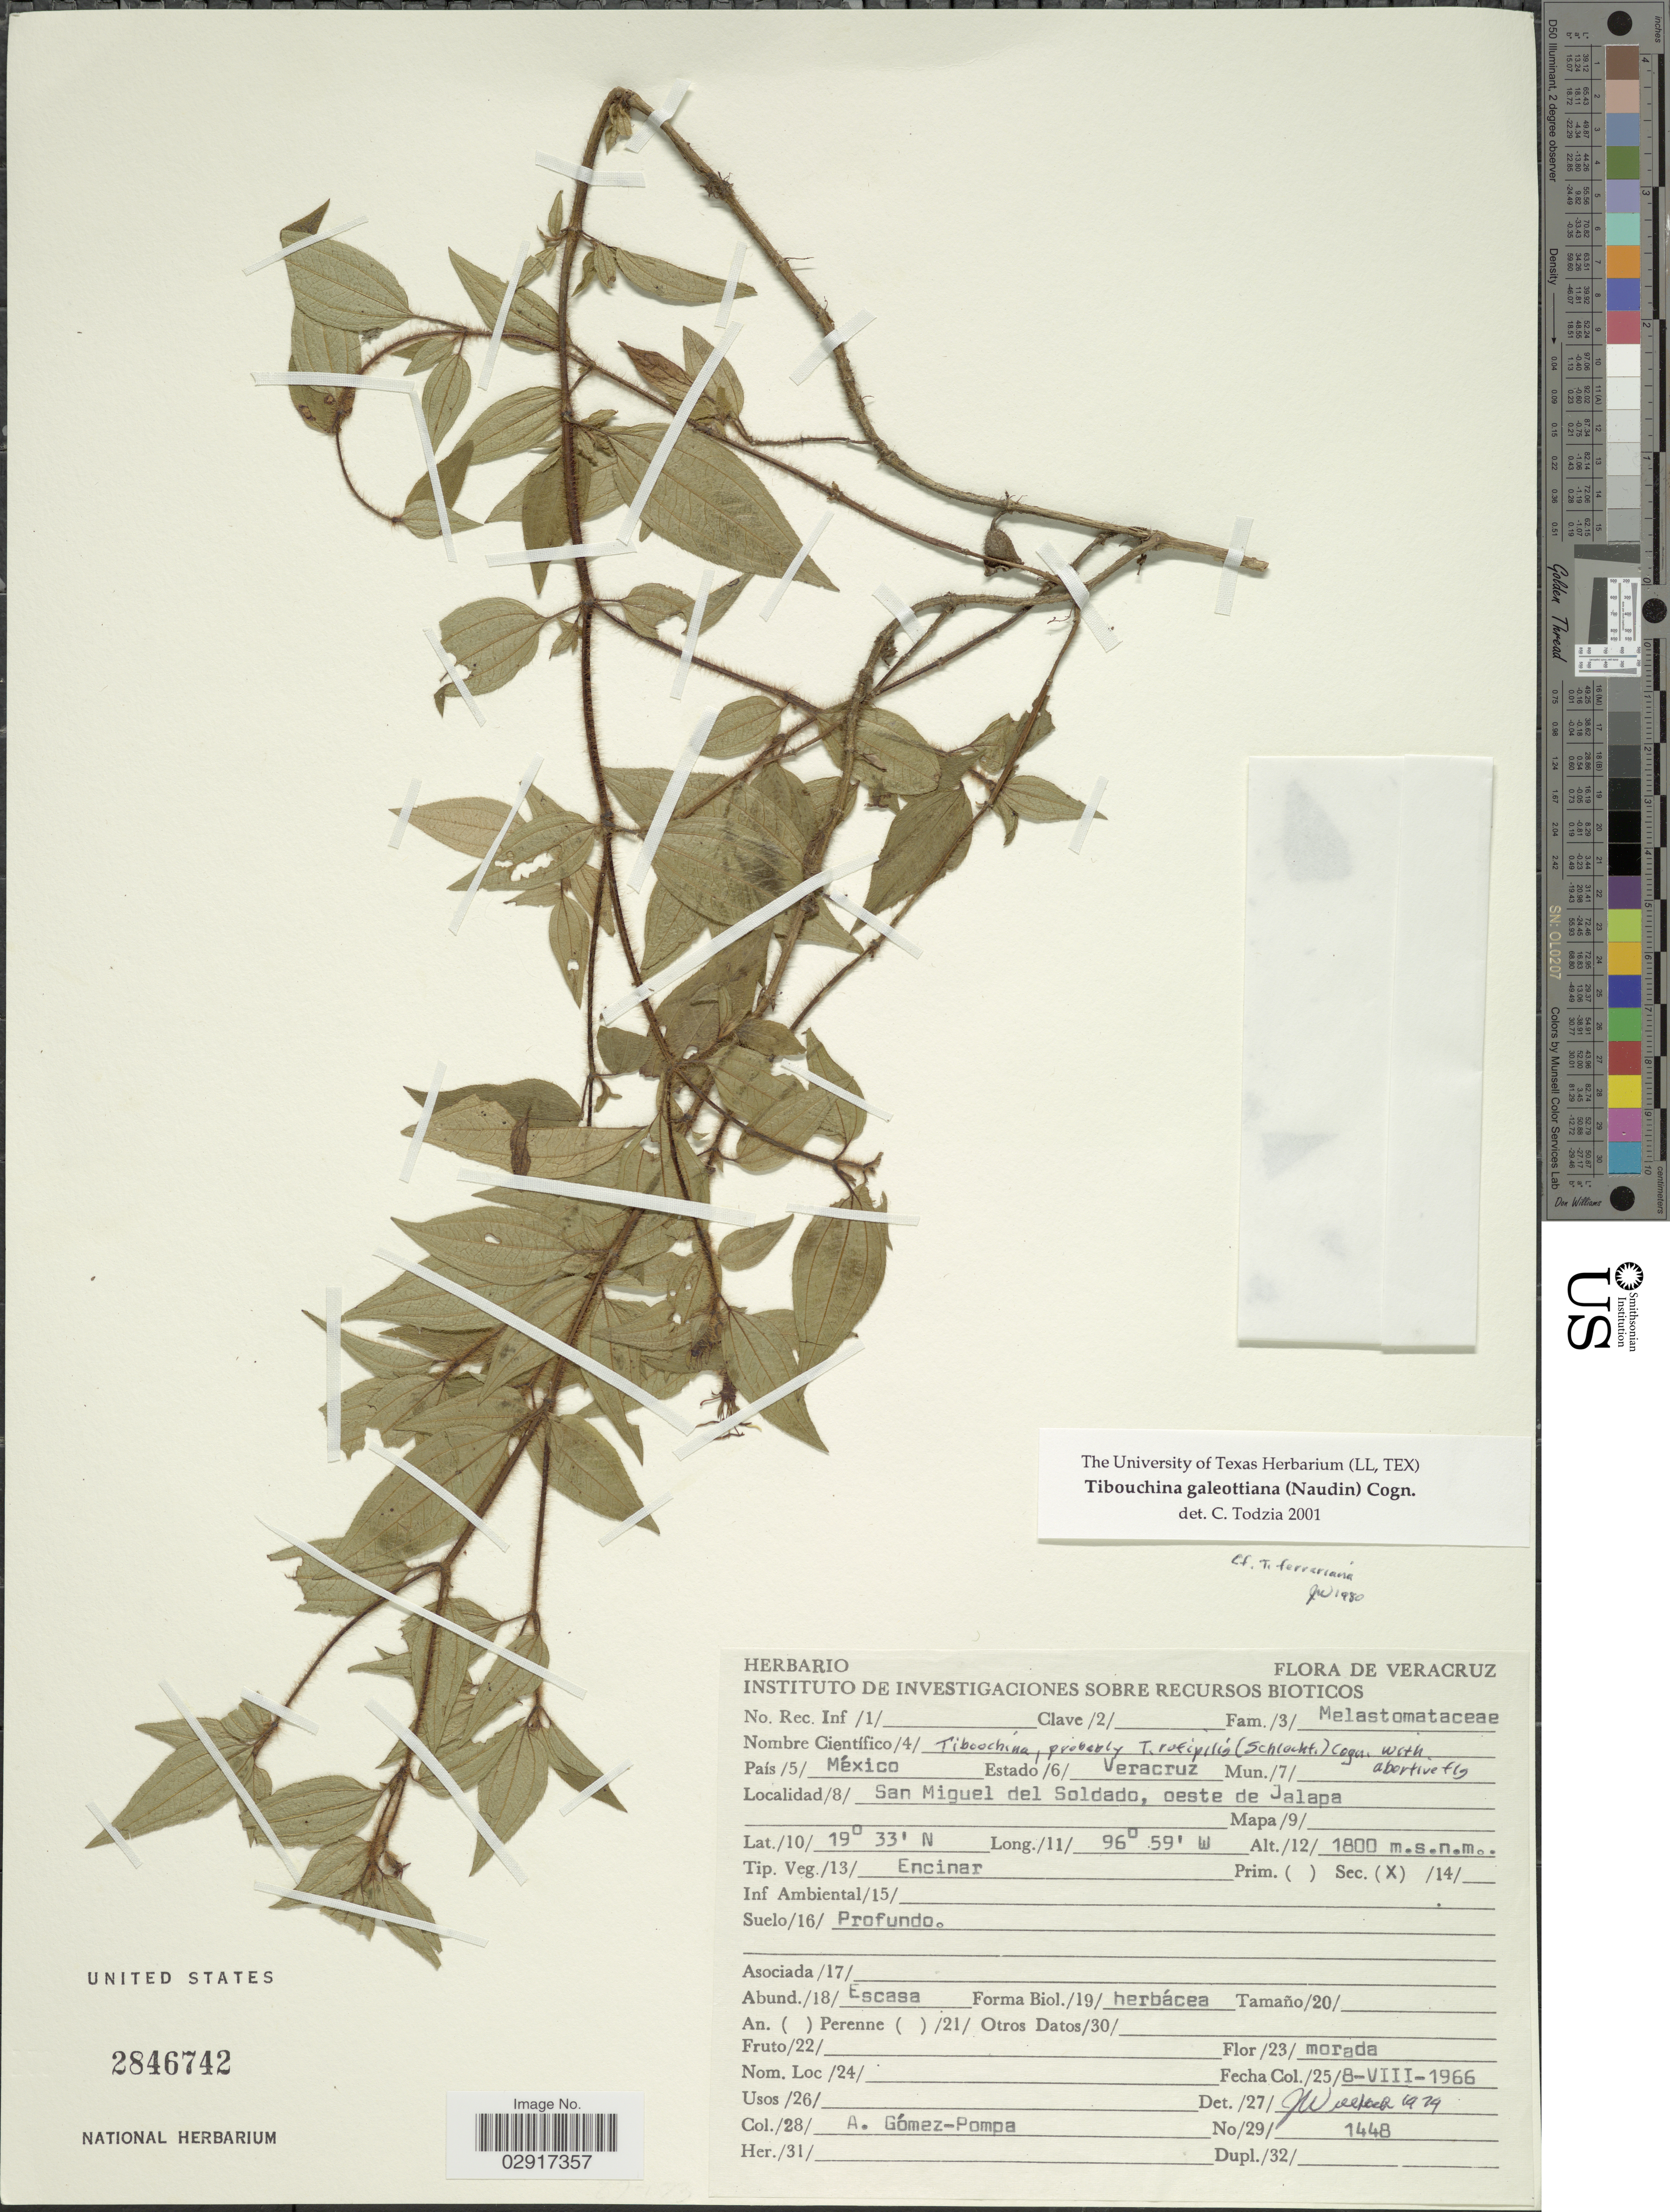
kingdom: Plantae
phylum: Tracheophyta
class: Magnoliopsida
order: Myrtales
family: Melastomataceae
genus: Chaetogastra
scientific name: Chaetogastra galeottiana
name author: (Naudin) P.J.F. Guim. & Michelang.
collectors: A. Gómez Pompa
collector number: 1448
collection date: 1966-08-08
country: Mexico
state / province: Veracruz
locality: Estado Veracruz. San Miguel del Soldado, oeste de Jalapa.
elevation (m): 1800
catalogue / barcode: US 2846742